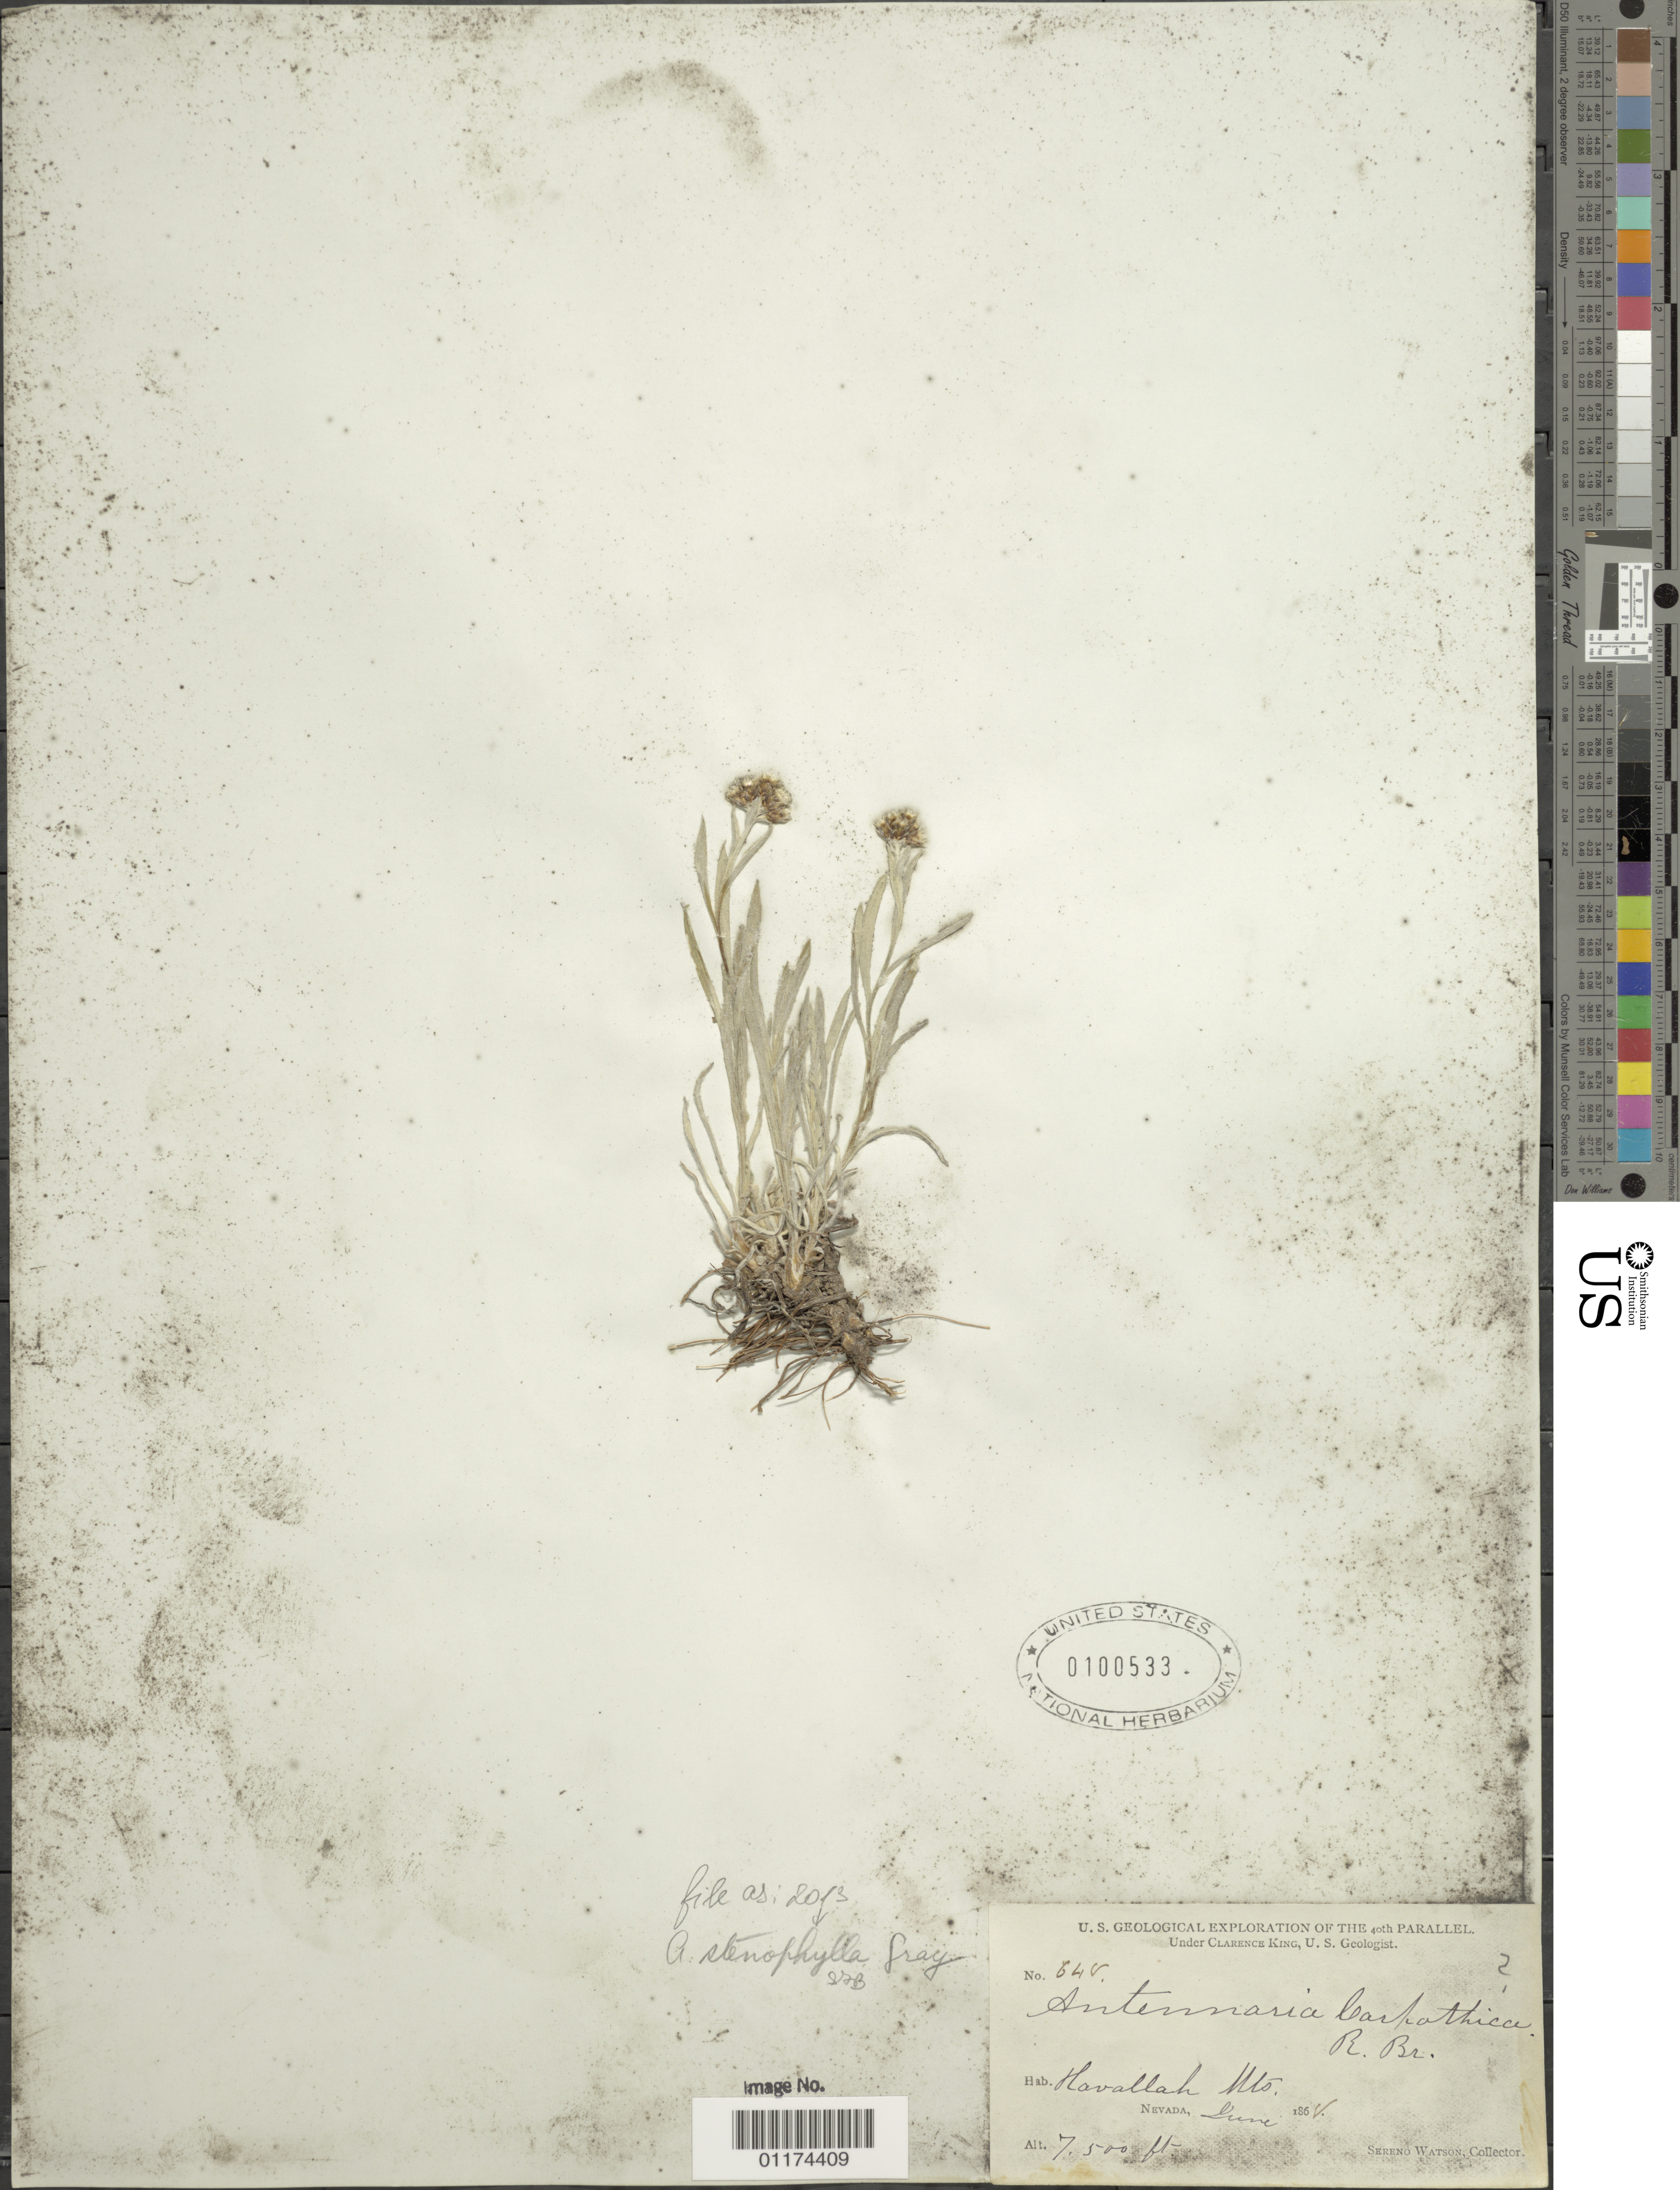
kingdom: Plantae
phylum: Tracheophyta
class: Magnoliopsida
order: Asterales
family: Asteraceae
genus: Antennaria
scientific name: Antennaria stenophylla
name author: (A. Gray) A. Gray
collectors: S. Watson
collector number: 648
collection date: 1868-06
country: United States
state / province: Nevada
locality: Havallah Mts.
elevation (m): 2286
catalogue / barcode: US 100533